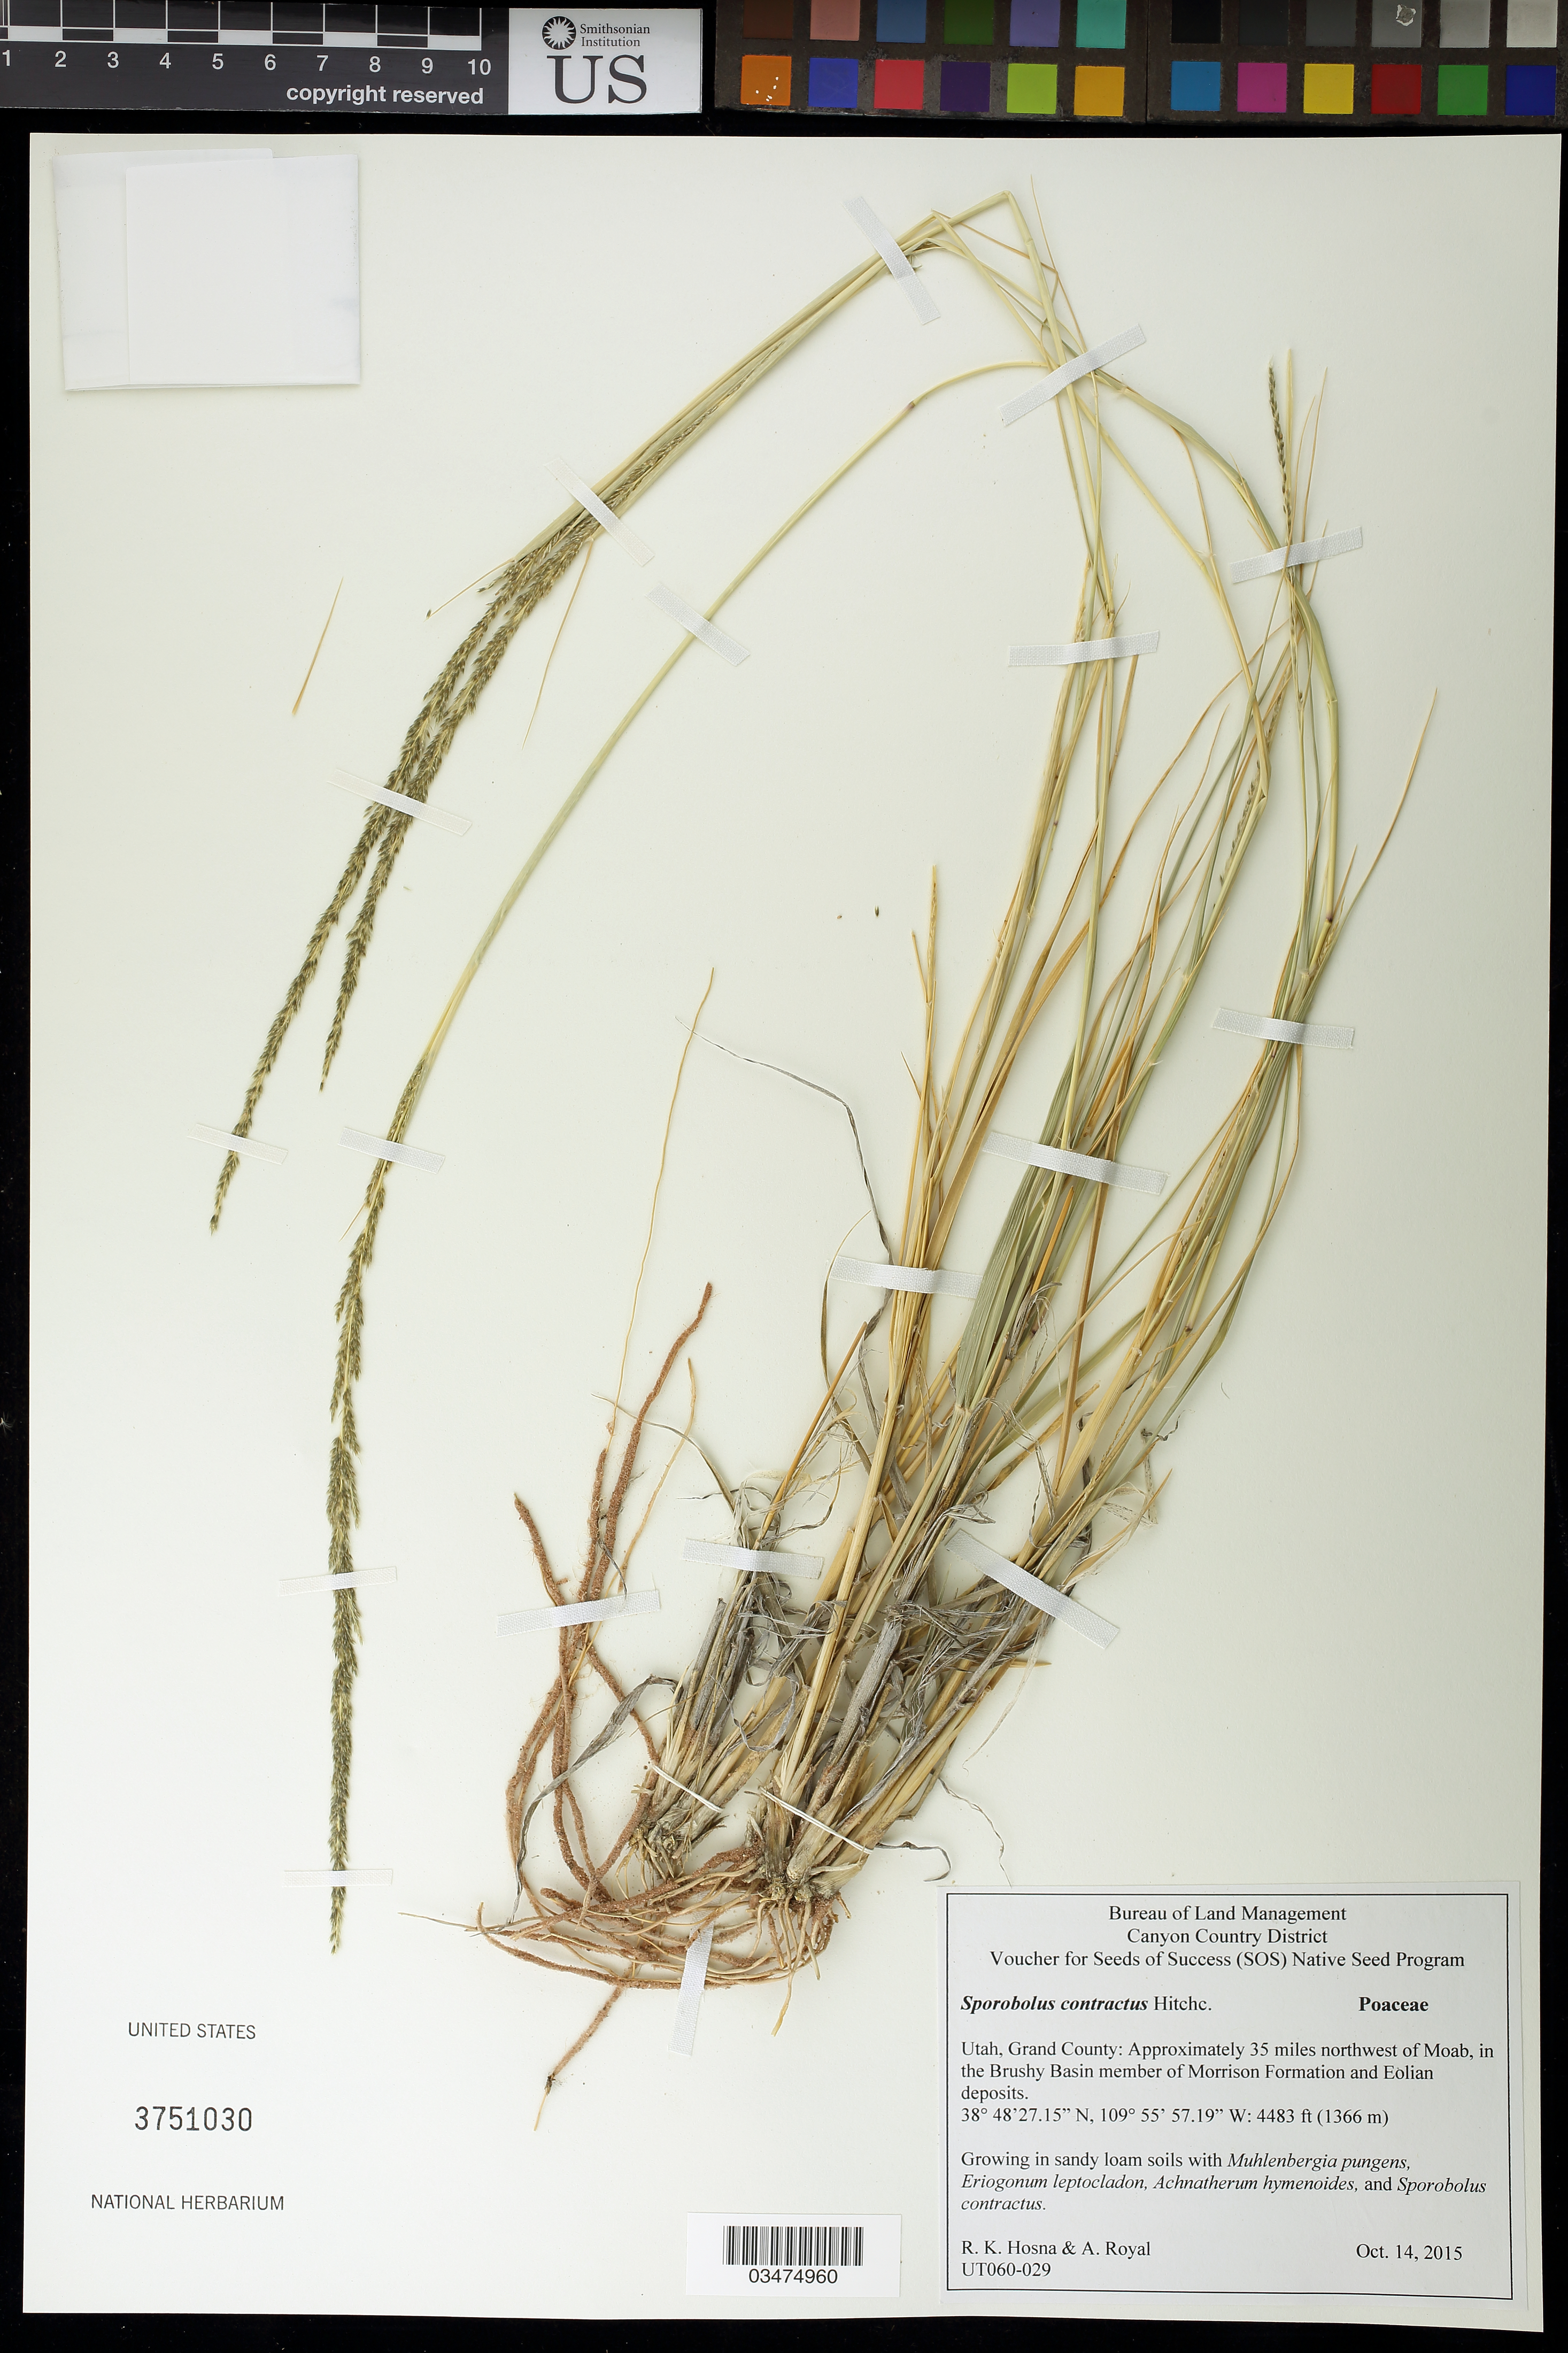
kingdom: Plantae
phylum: Tracheophyta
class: Liliopsida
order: Poales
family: Poaceae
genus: Sporobolus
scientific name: Sporobolus contractus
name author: Hitchc.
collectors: R. Hosna & A. Royal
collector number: UT060-029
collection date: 2015-10-14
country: United States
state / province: Utah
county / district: Grand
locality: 35 mi. NW of Moab, in the Brushy Basin member of Morrison Formation and Eolian deposits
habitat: Sandy loam soil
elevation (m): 1366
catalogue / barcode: US 3751030